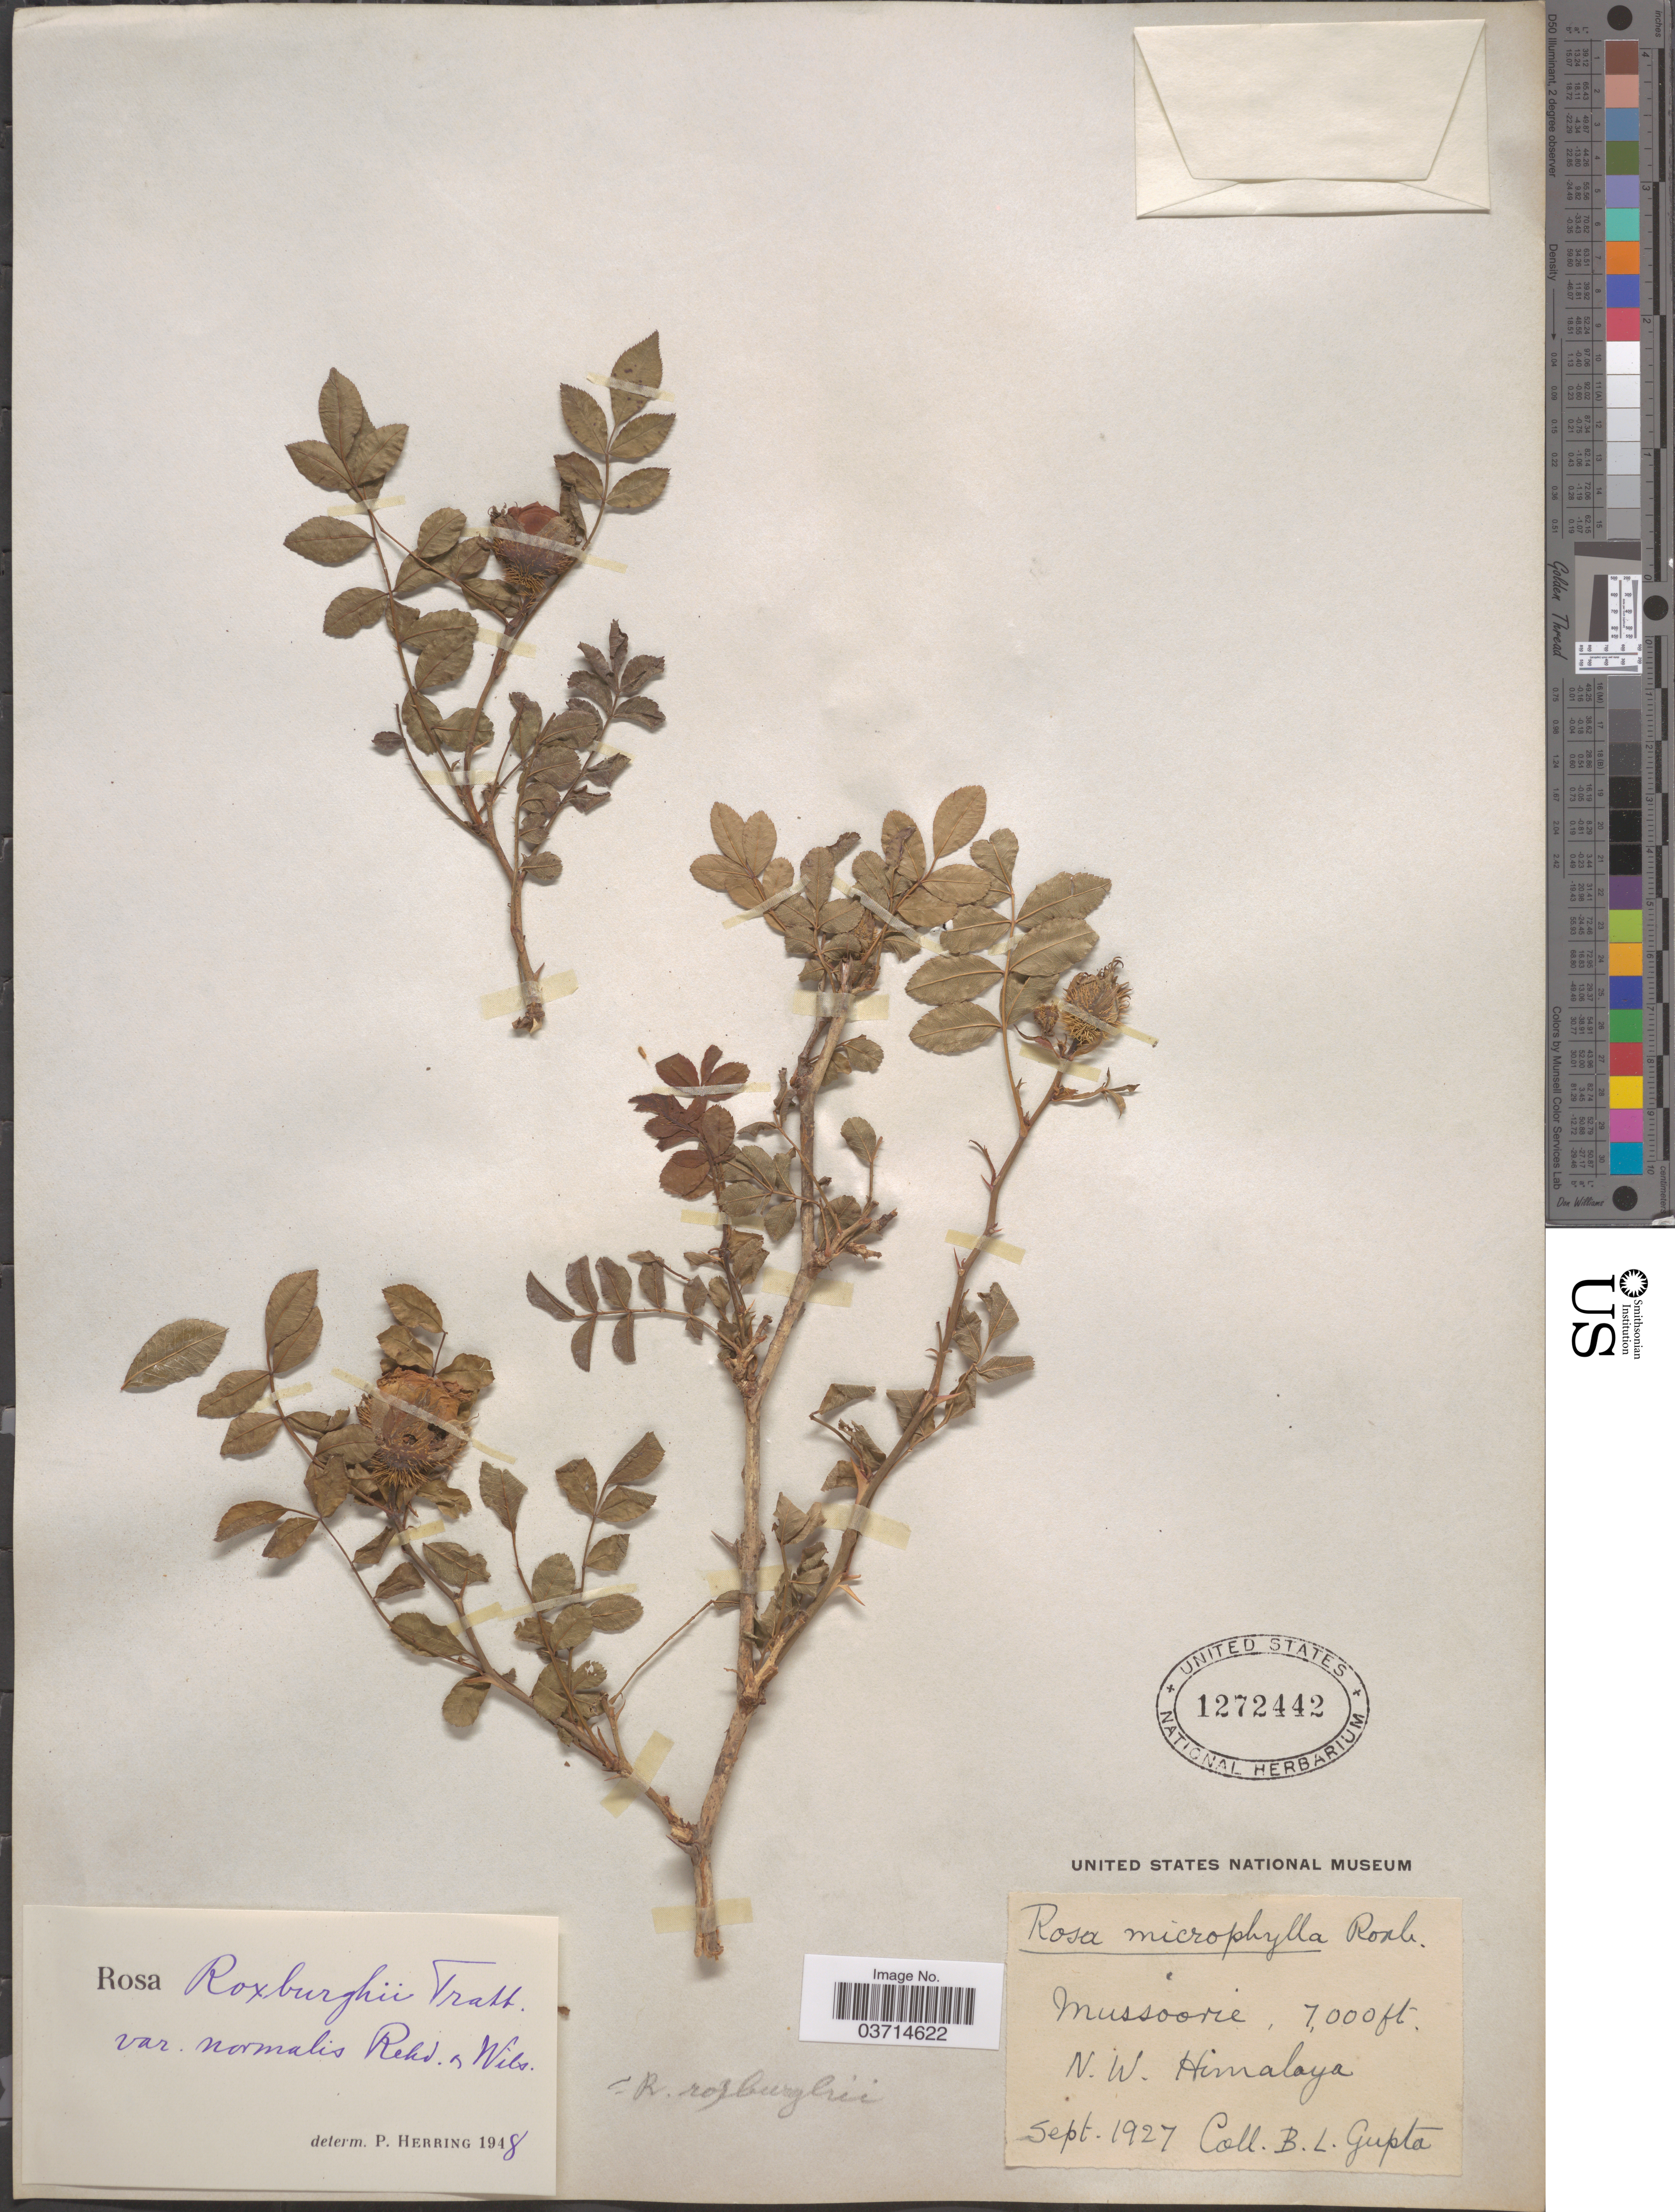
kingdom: Plantae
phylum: Tracheophyta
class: Magnoliopsida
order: Rosales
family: Rosaceae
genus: Rosa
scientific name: Rosa roxburghii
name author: Tratt.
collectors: B. L. Gupta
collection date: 1927-09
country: India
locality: Mussoorie, N.W. Himalaya.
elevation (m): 2134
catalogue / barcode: US 1272442